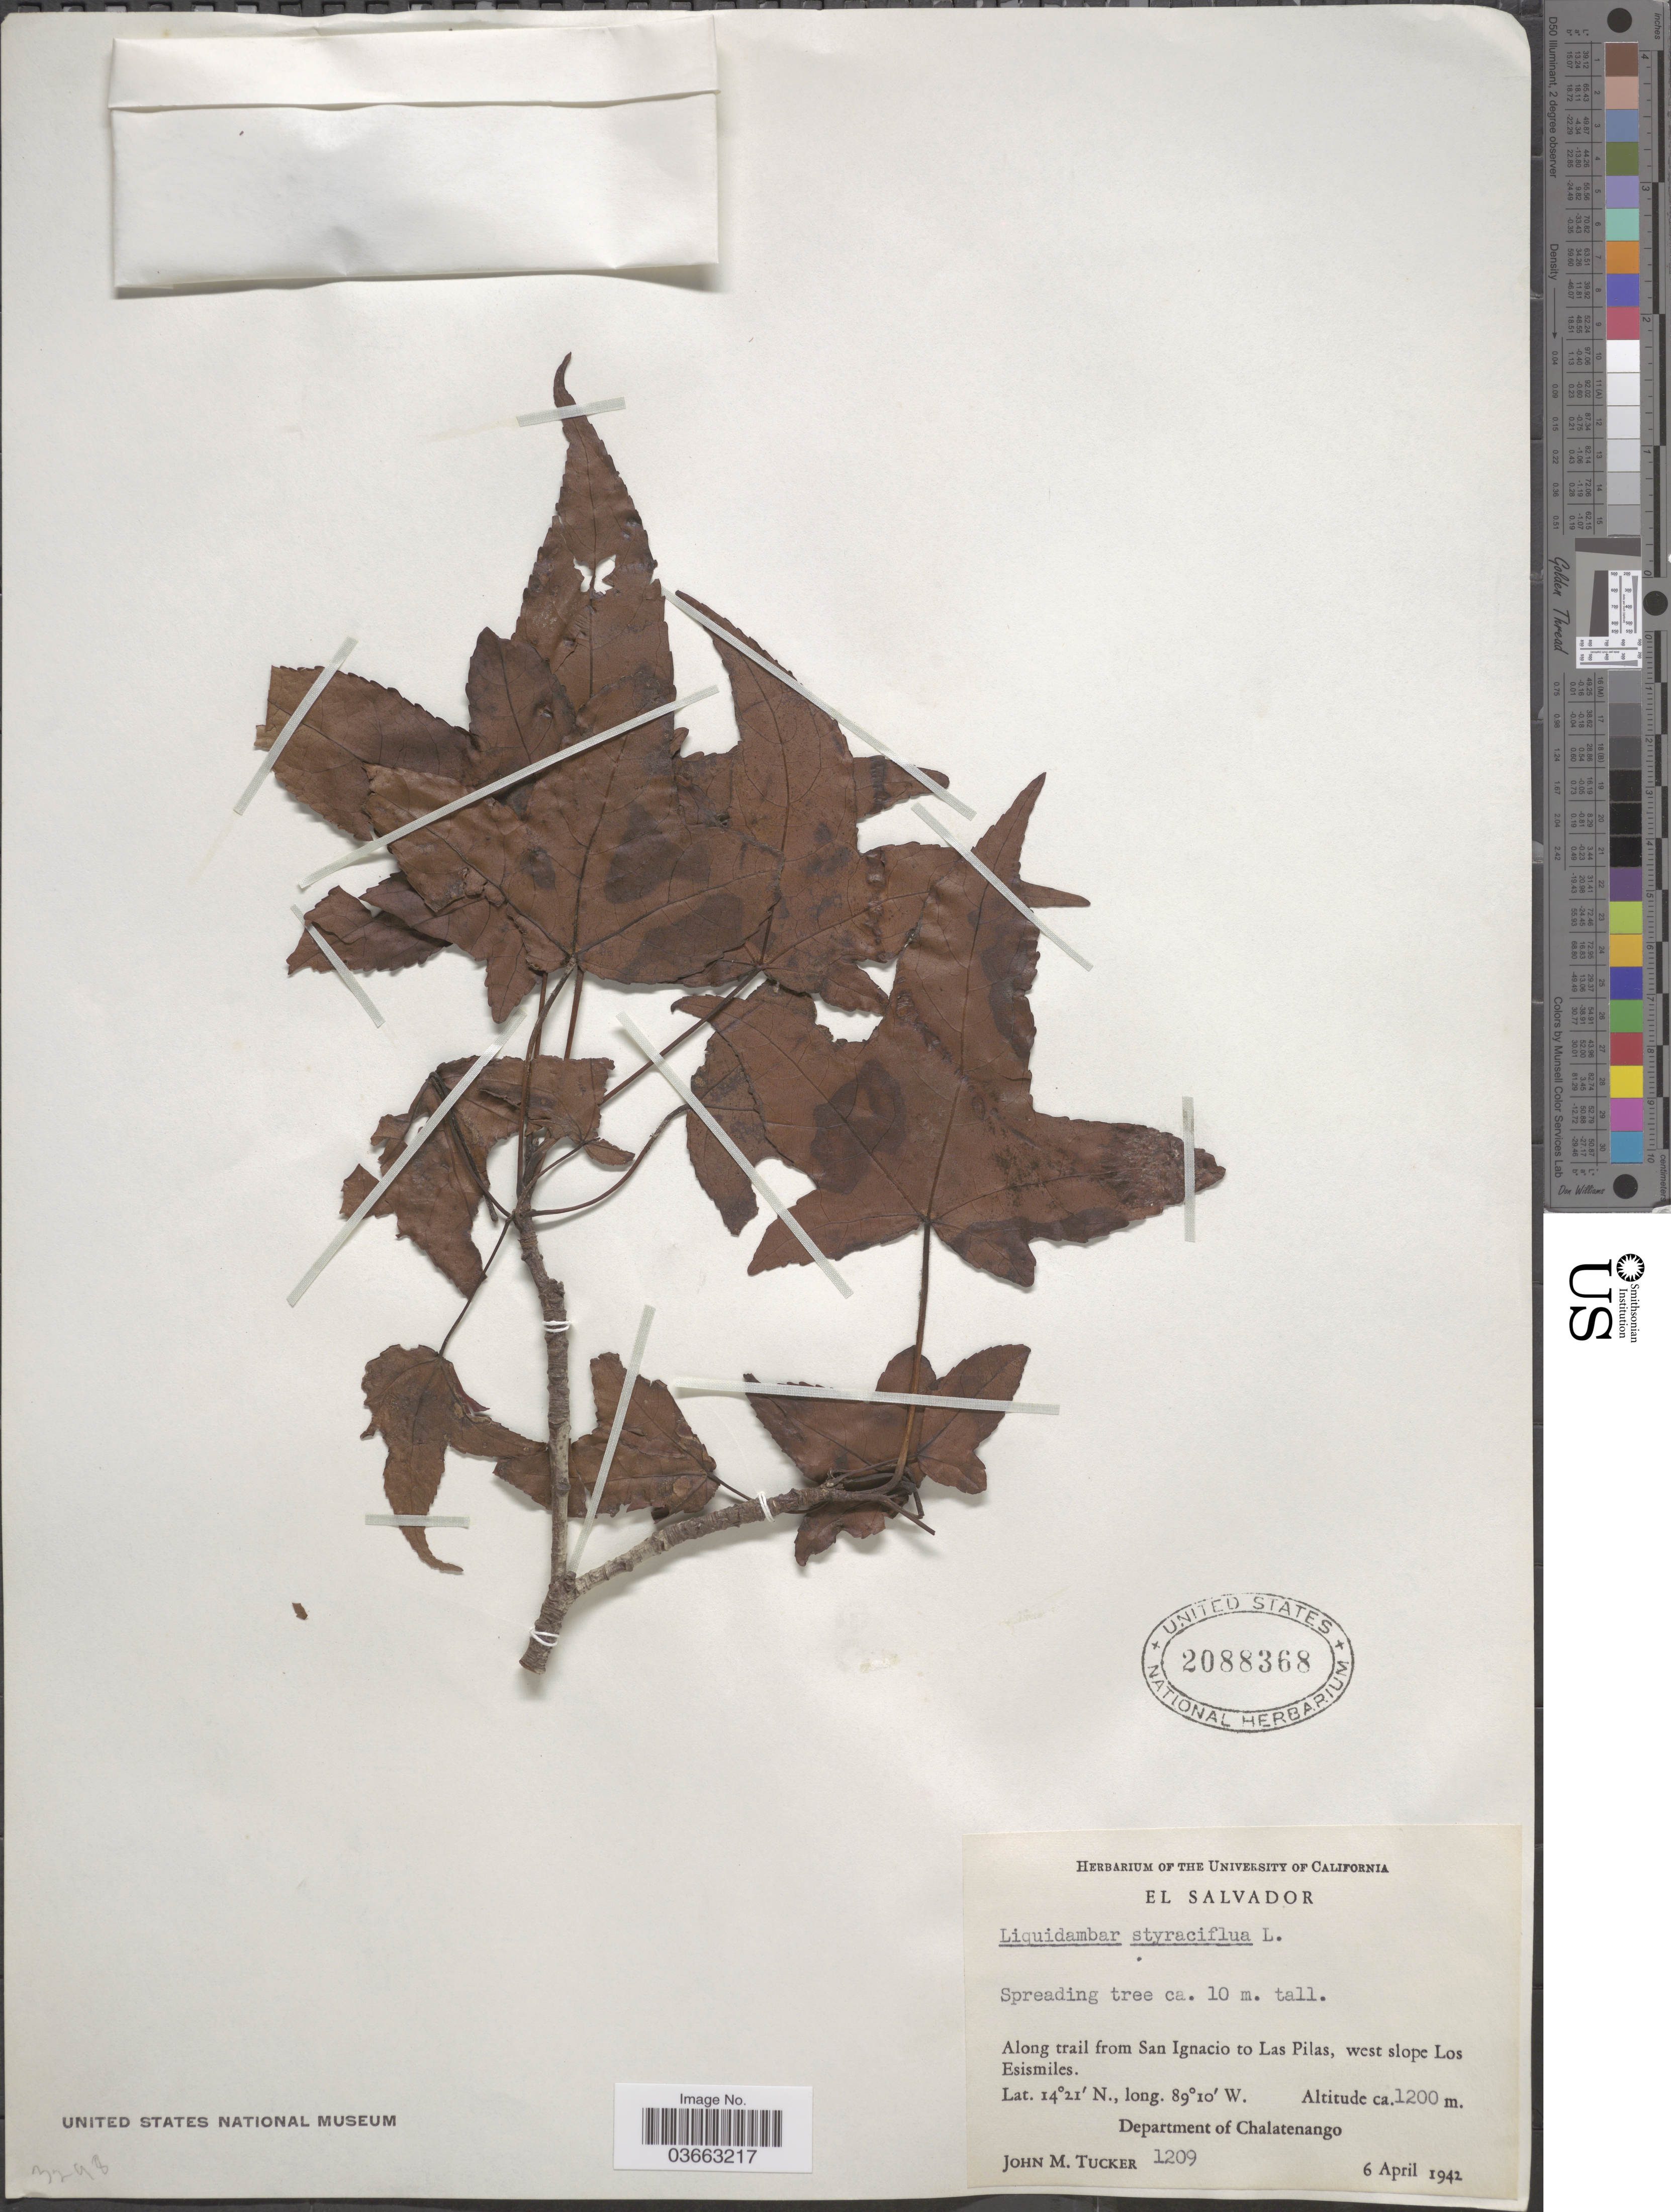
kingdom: Plantae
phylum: Tracheophyta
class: Magnoliopsida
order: Saxifragales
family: Altingiaceae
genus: Liquidambar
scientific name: Liquidambar styraciflua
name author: L.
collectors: J. M. Tucker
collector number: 1209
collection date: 1942-04-06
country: El Salvador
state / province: Chalatenango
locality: Along trail from San Ignacio to Las Pilas, west slope Los Esismiles. Department of Chalatenango.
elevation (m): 1200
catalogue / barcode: US 2088368